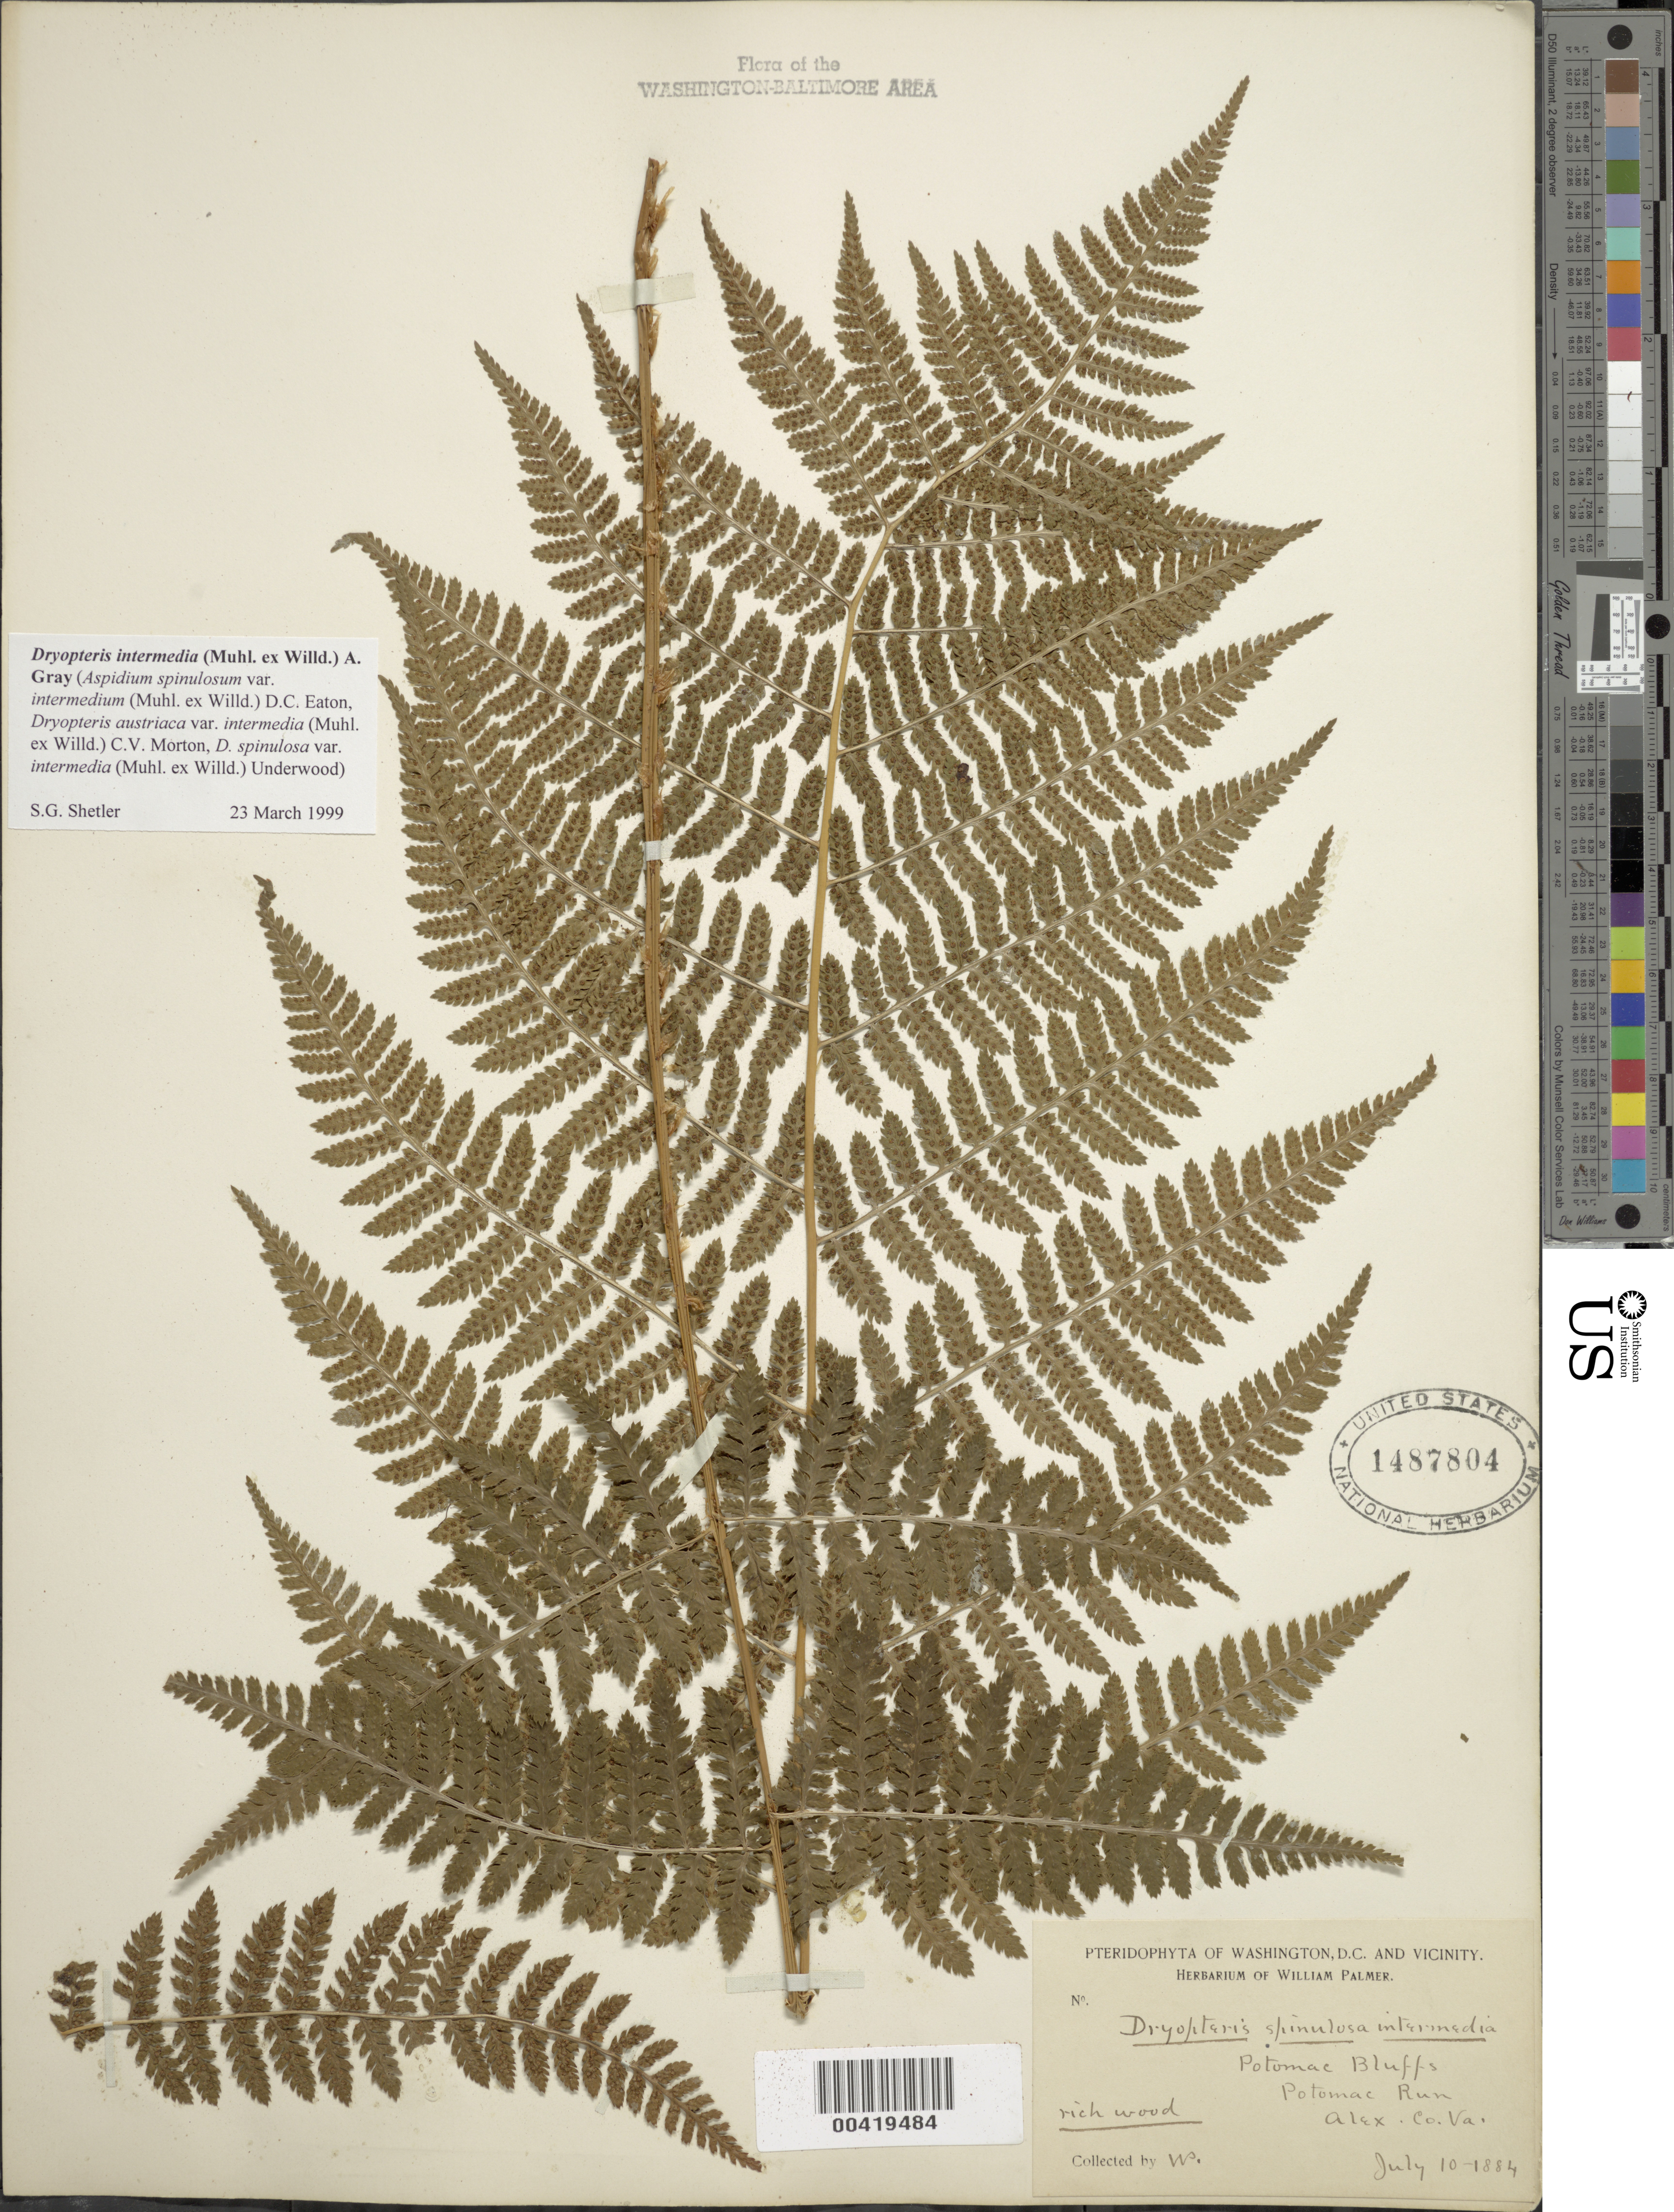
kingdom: Plantae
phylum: Tracheophyta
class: Polypodiopsida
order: Polypodiales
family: Dryopteridaceae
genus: Dryopteris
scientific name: Dryopteris intermedia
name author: (Muhl.) A. Gray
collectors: W. Palmer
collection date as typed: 10 Jul 1884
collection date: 1884-07-10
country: United States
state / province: Virginia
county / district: Arlington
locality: Potomac Run, Potomac Bluffs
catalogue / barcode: US 1487804